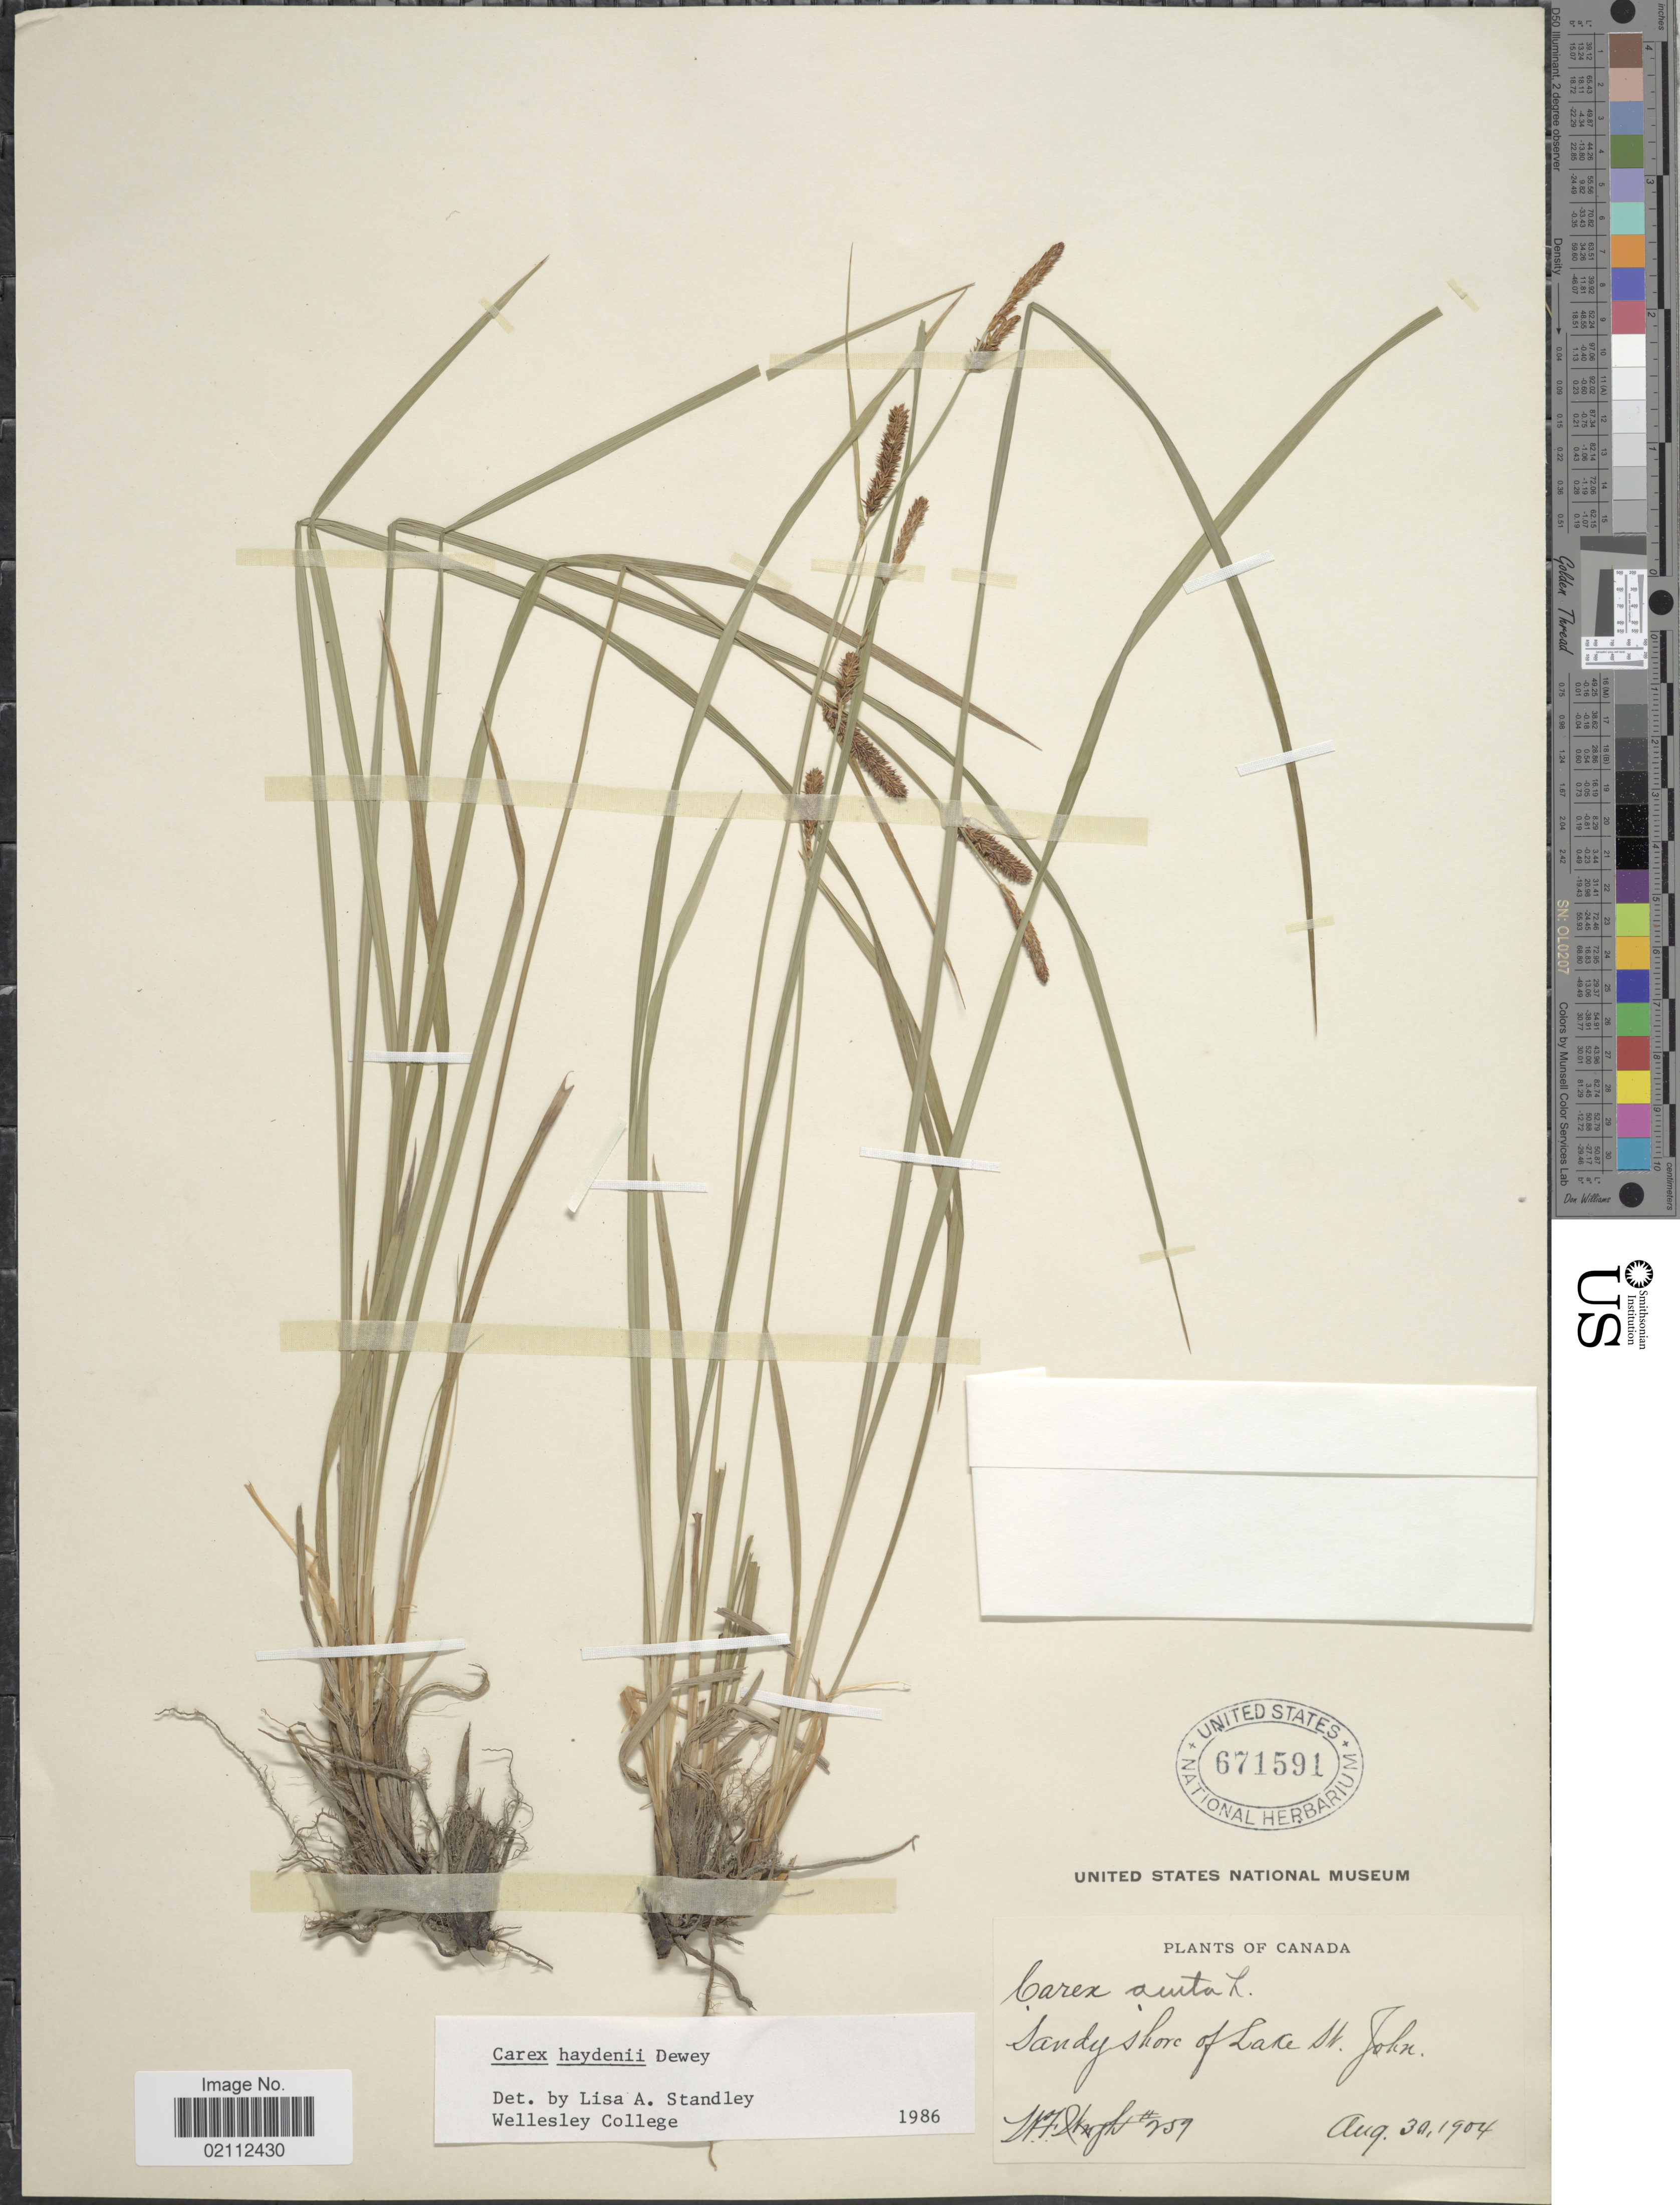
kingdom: Plantae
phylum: Tracheophyta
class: Liliopsida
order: Poales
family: Cyperaceae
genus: Carex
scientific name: Carex haydenii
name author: Dewey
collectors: W. Wright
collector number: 259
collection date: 1904-08-30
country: Canada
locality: Sandy shore of Lake St. John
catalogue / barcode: US 671591